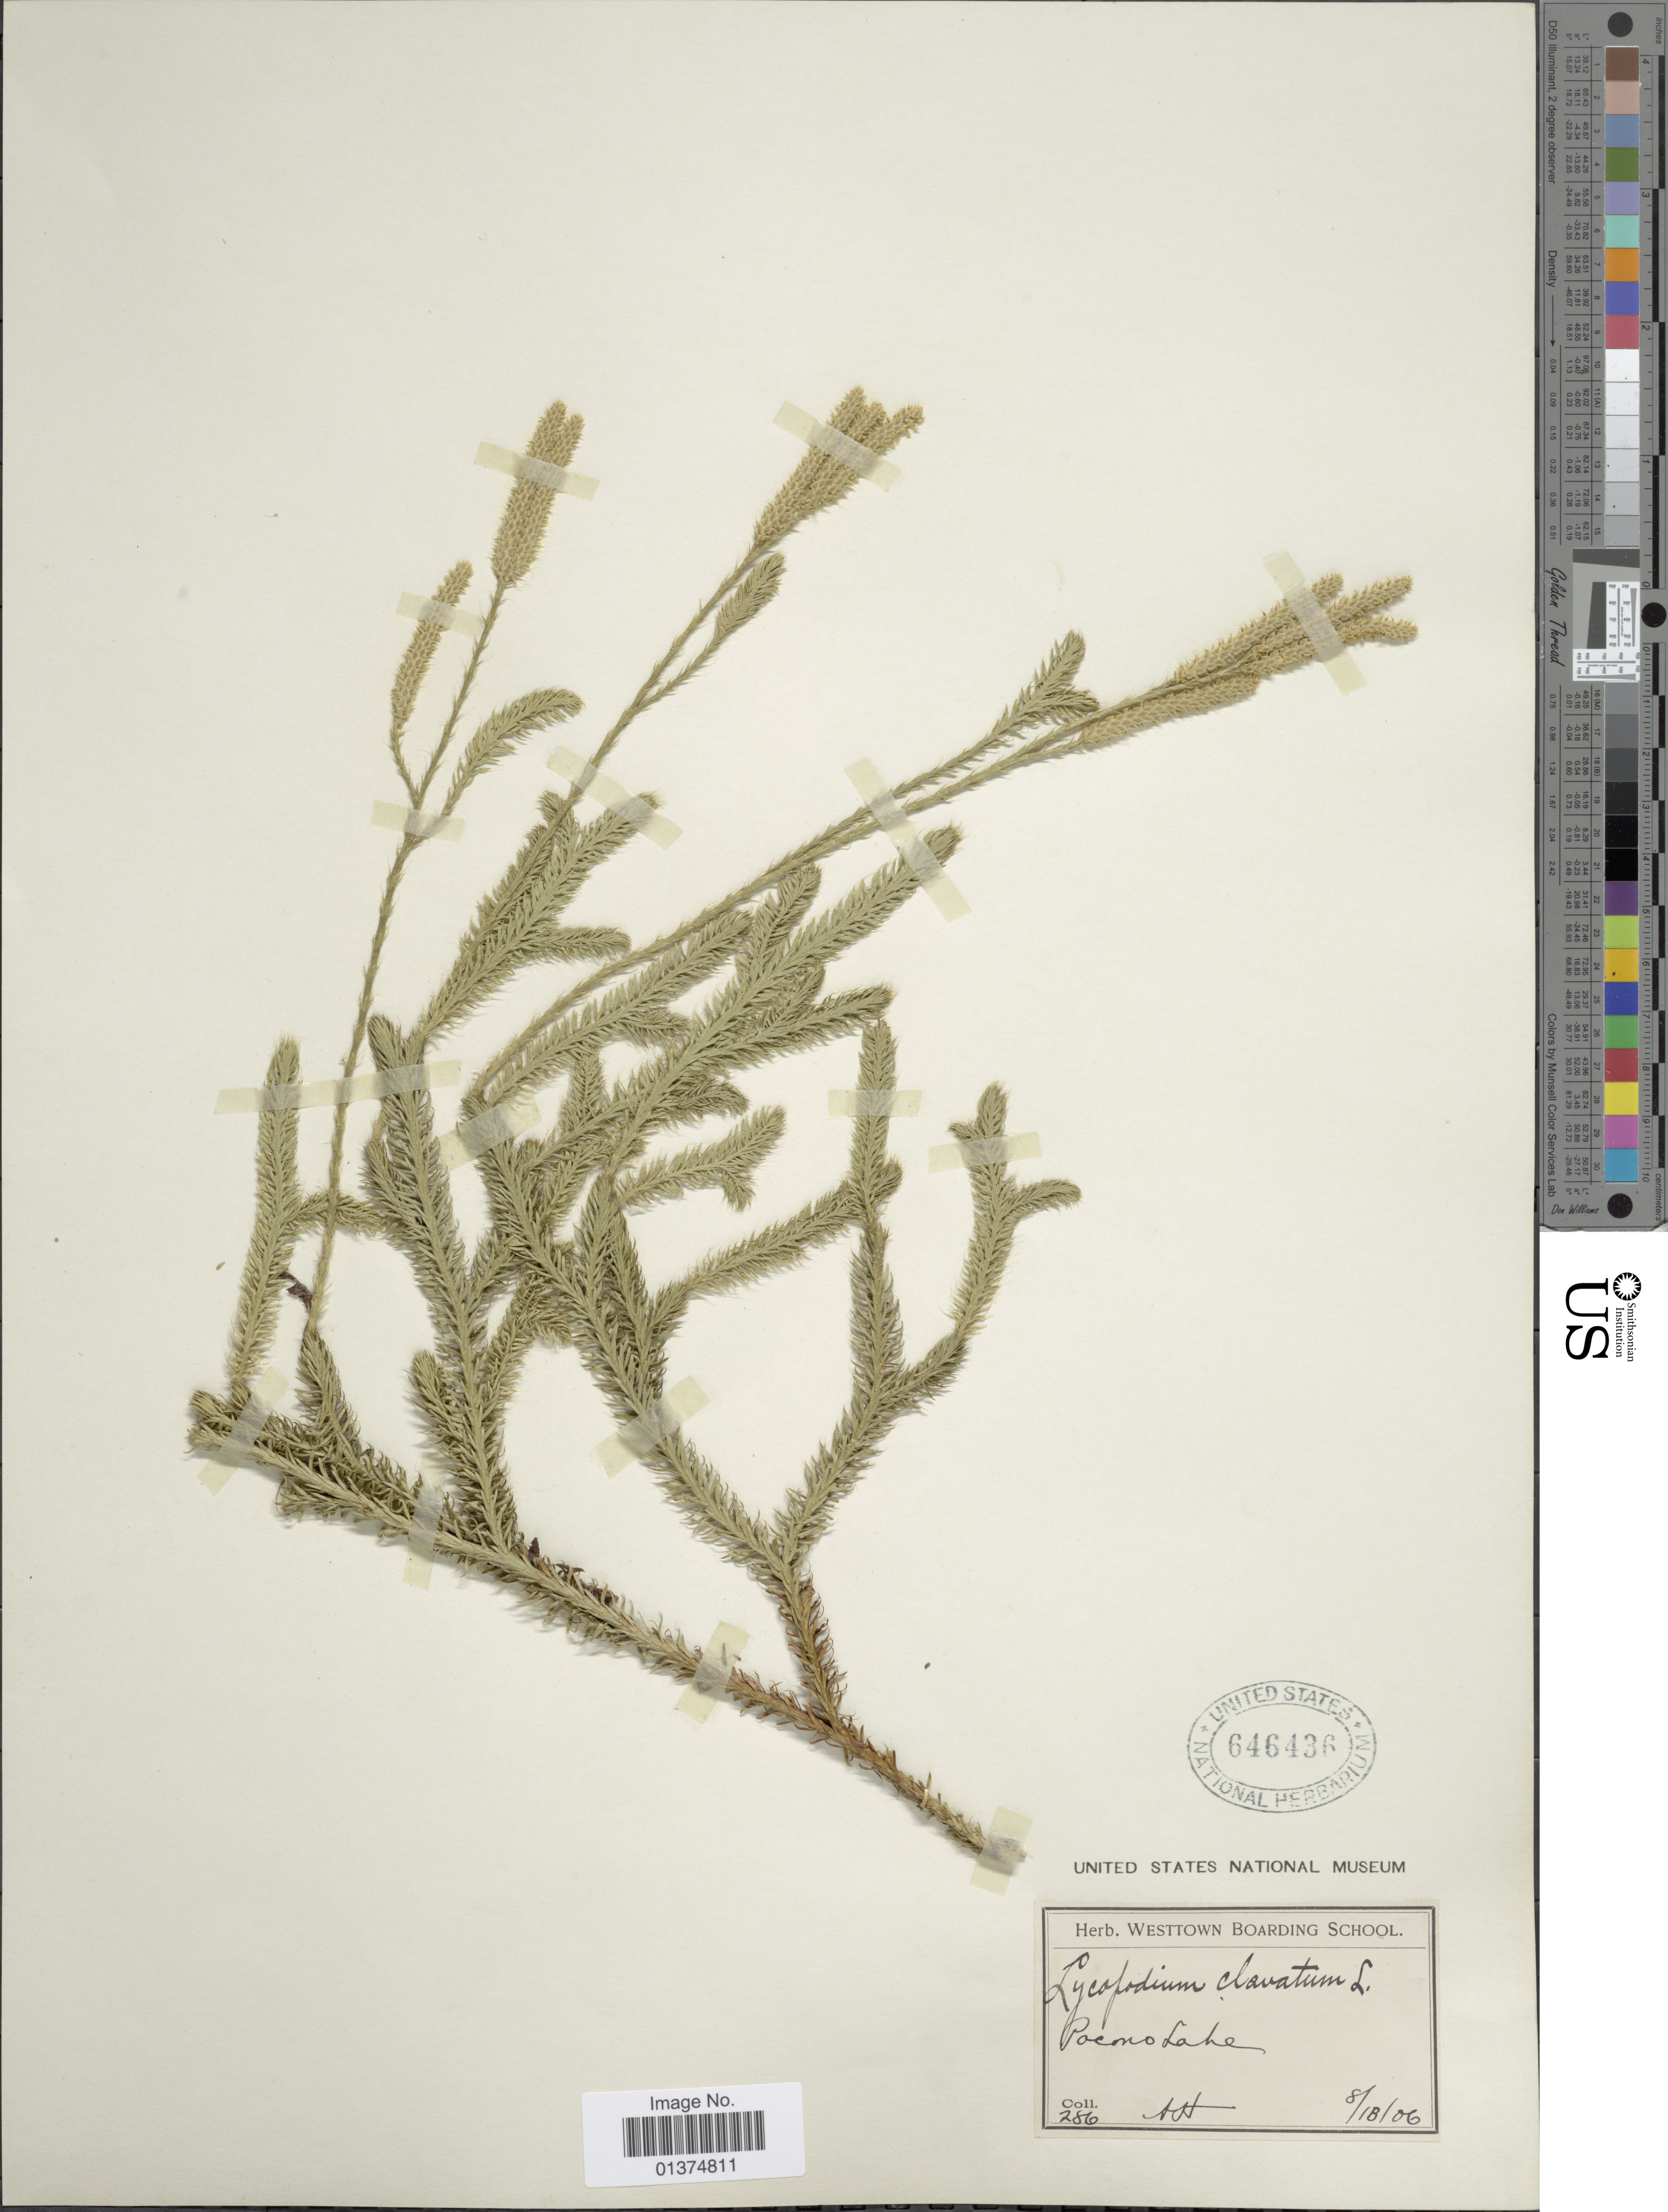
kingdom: Plantae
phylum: Tracheophyta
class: Lycopodiopsida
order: Lycopodiales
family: Lycopodiaceae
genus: Lycopodium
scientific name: Lycopodium clavatum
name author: L.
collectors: A. Haines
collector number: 286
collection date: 1906-08-18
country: United States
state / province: Pennsylvania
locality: Pocono Lake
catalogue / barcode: US 646436